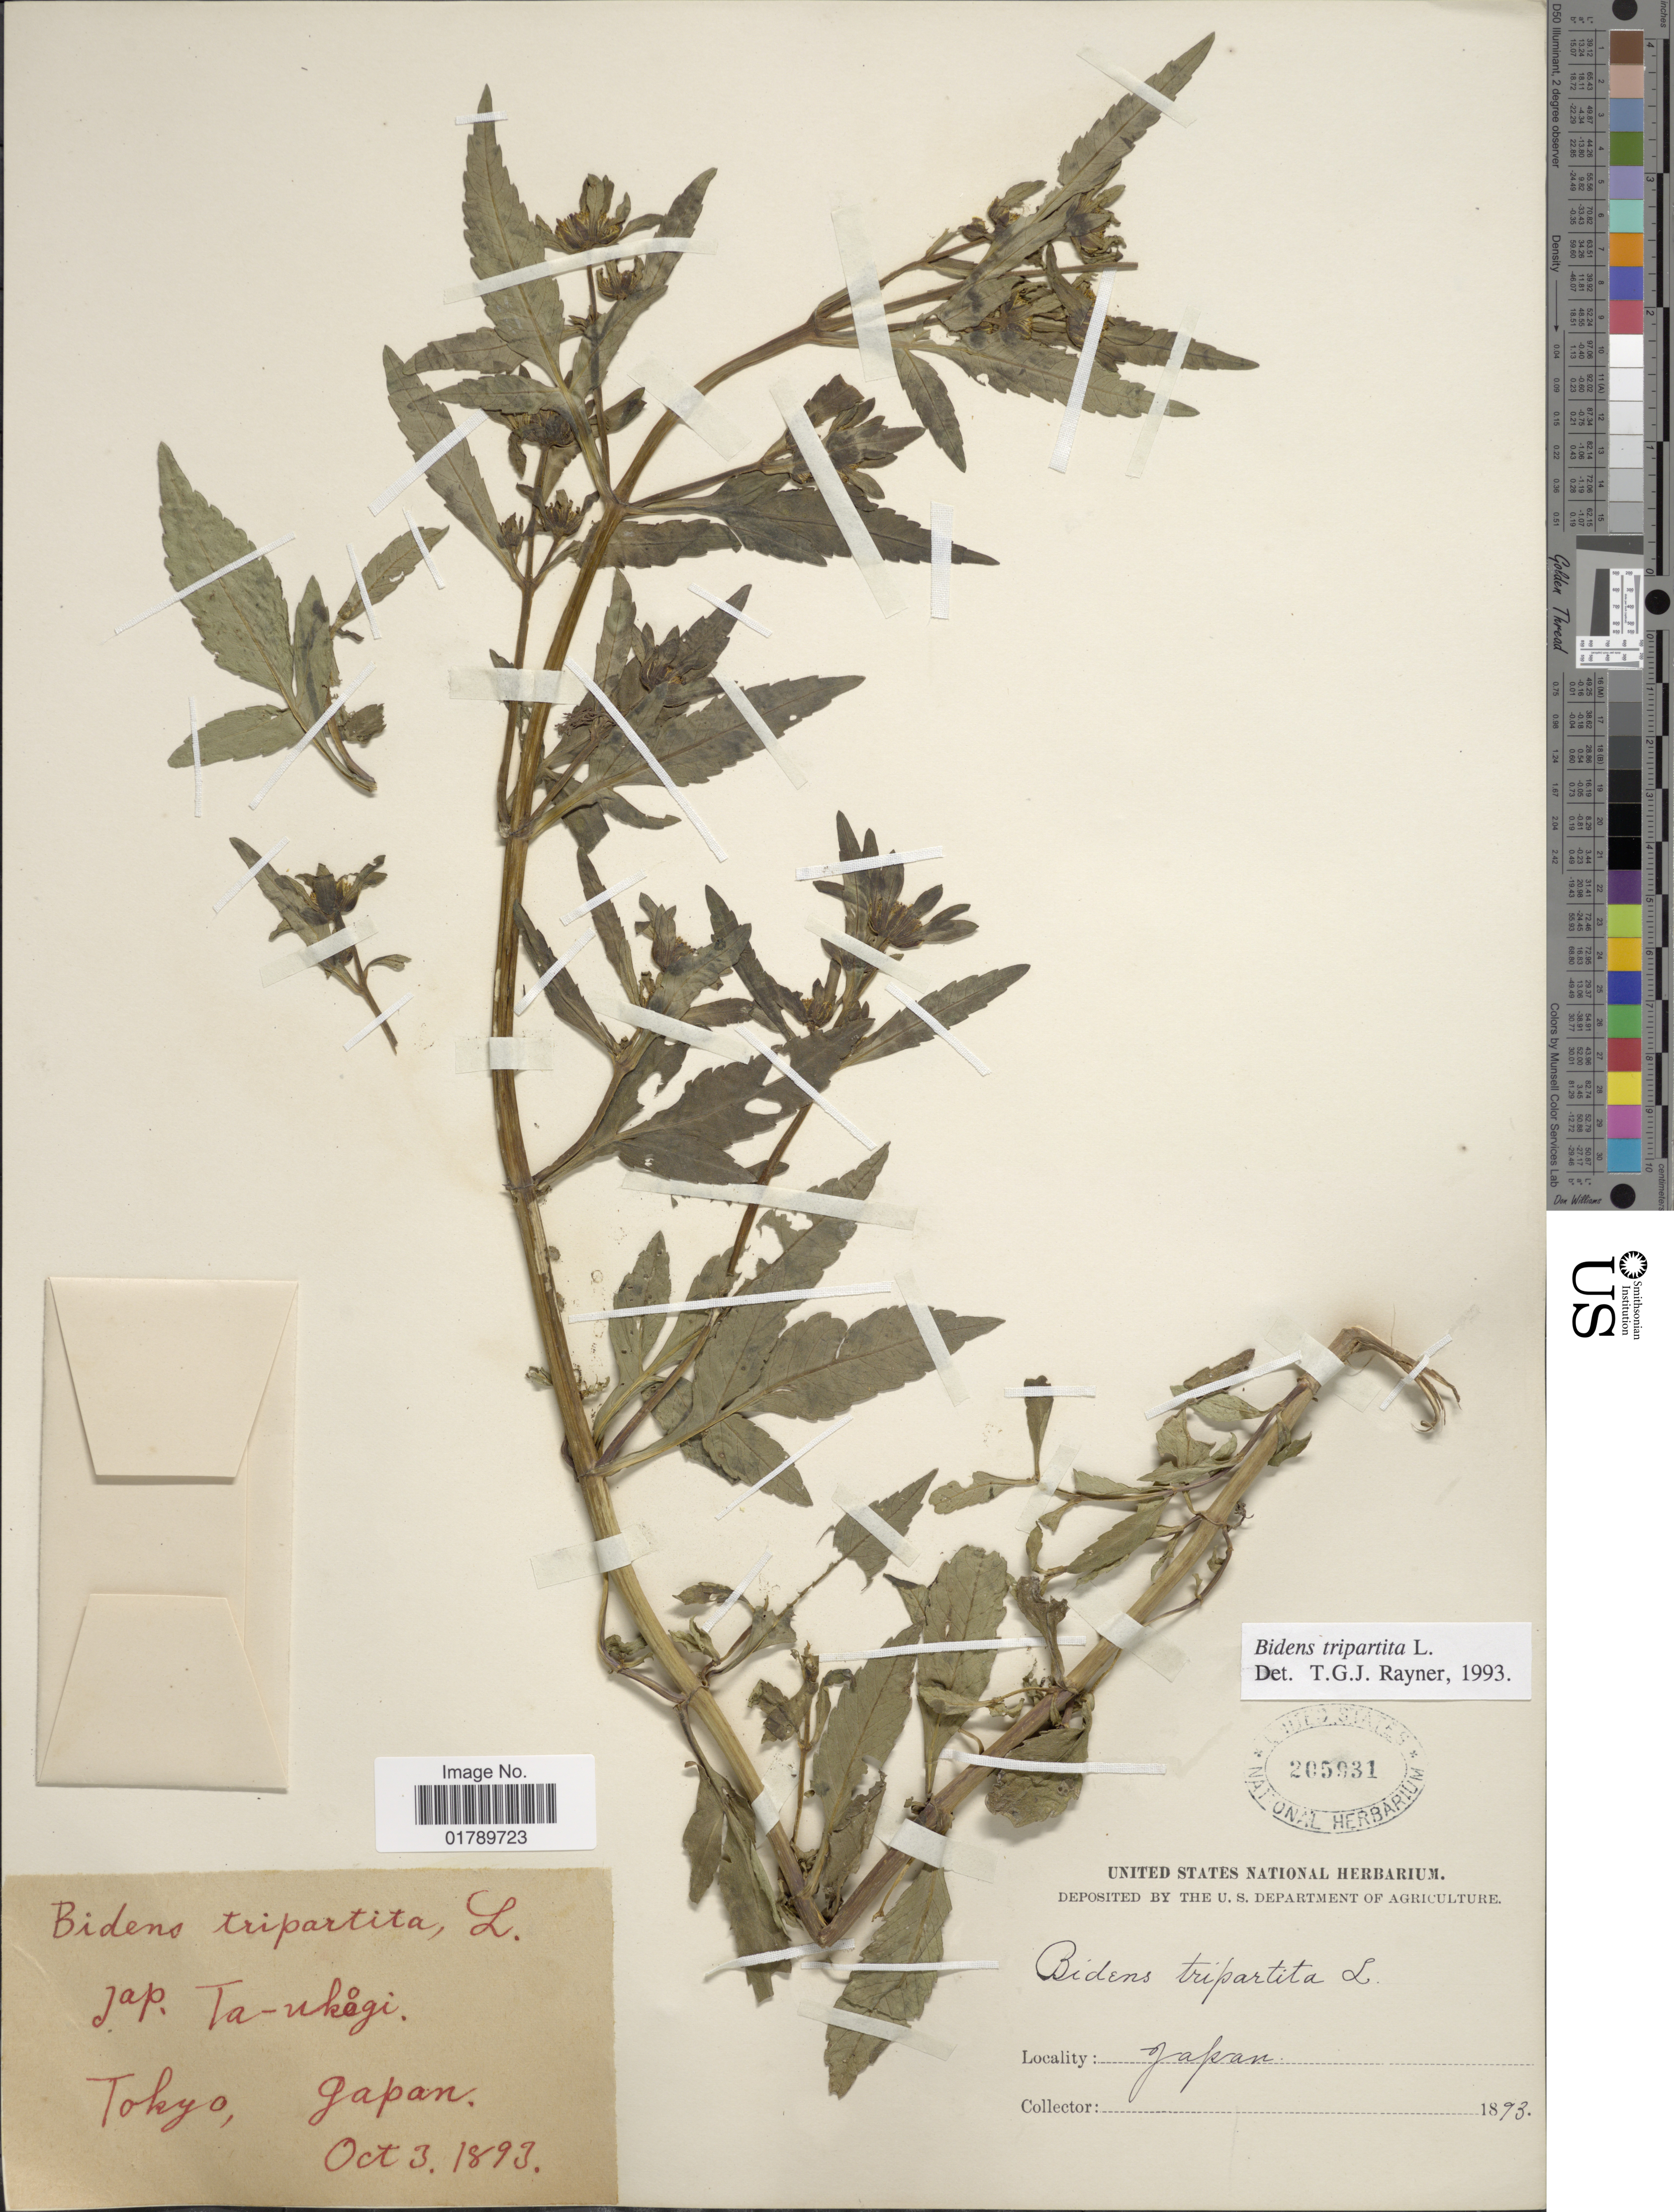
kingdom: Plantae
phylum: Tracheophyta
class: Magnoliopsida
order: Asterales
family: Asteraceae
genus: Bidens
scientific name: Bidens tripartita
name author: L.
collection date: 1893-10-03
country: Japan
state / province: Tokyo, Federal City of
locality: Tokyo, Japan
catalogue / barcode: US 205931